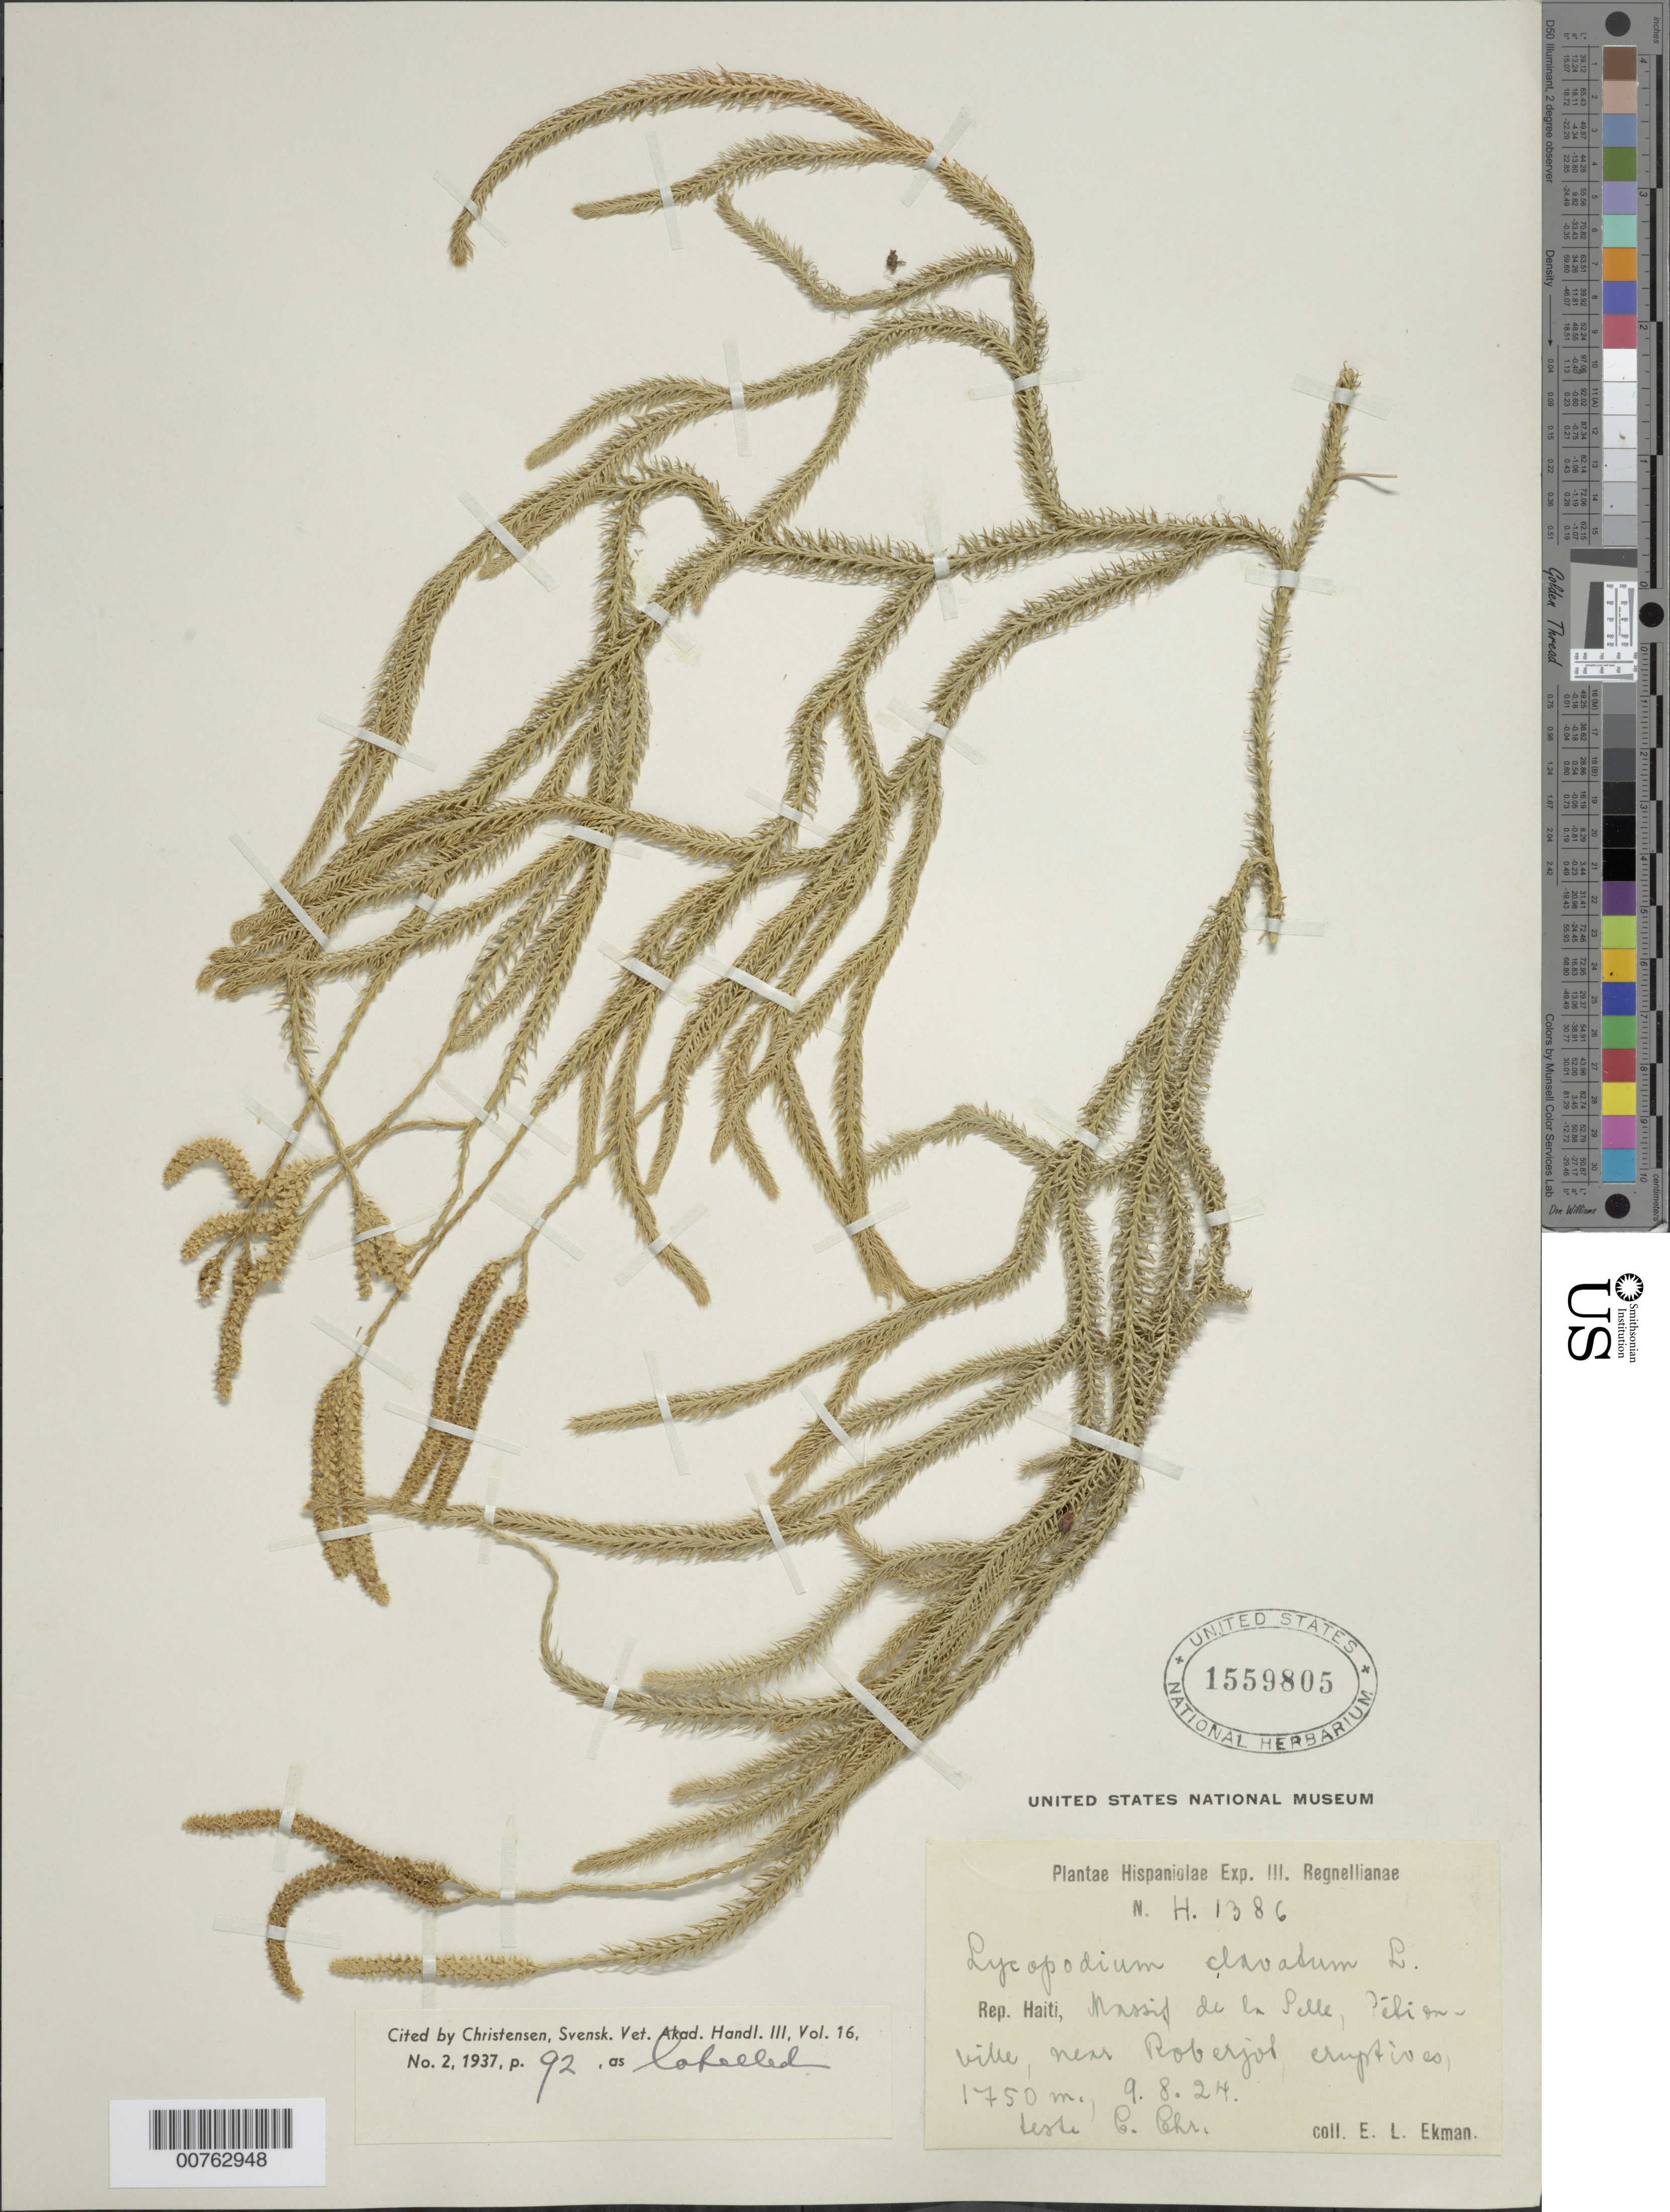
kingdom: Plantae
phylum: Tracheophyta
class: Lycopodiopsida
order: Lycopodiales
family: Lycopodiaceae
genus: Lycopodium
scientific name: Lycopodium clavatum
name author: L.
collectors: E. L. Ekman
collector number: H 1386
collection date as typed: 09 Aug 1924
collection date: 1924-08-09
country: Haiti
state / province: Ouest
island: Hispaniola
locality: Massif de la Selle, Pédion river, near Roberjol eruptives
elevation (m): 1750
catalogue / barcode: US 1559805